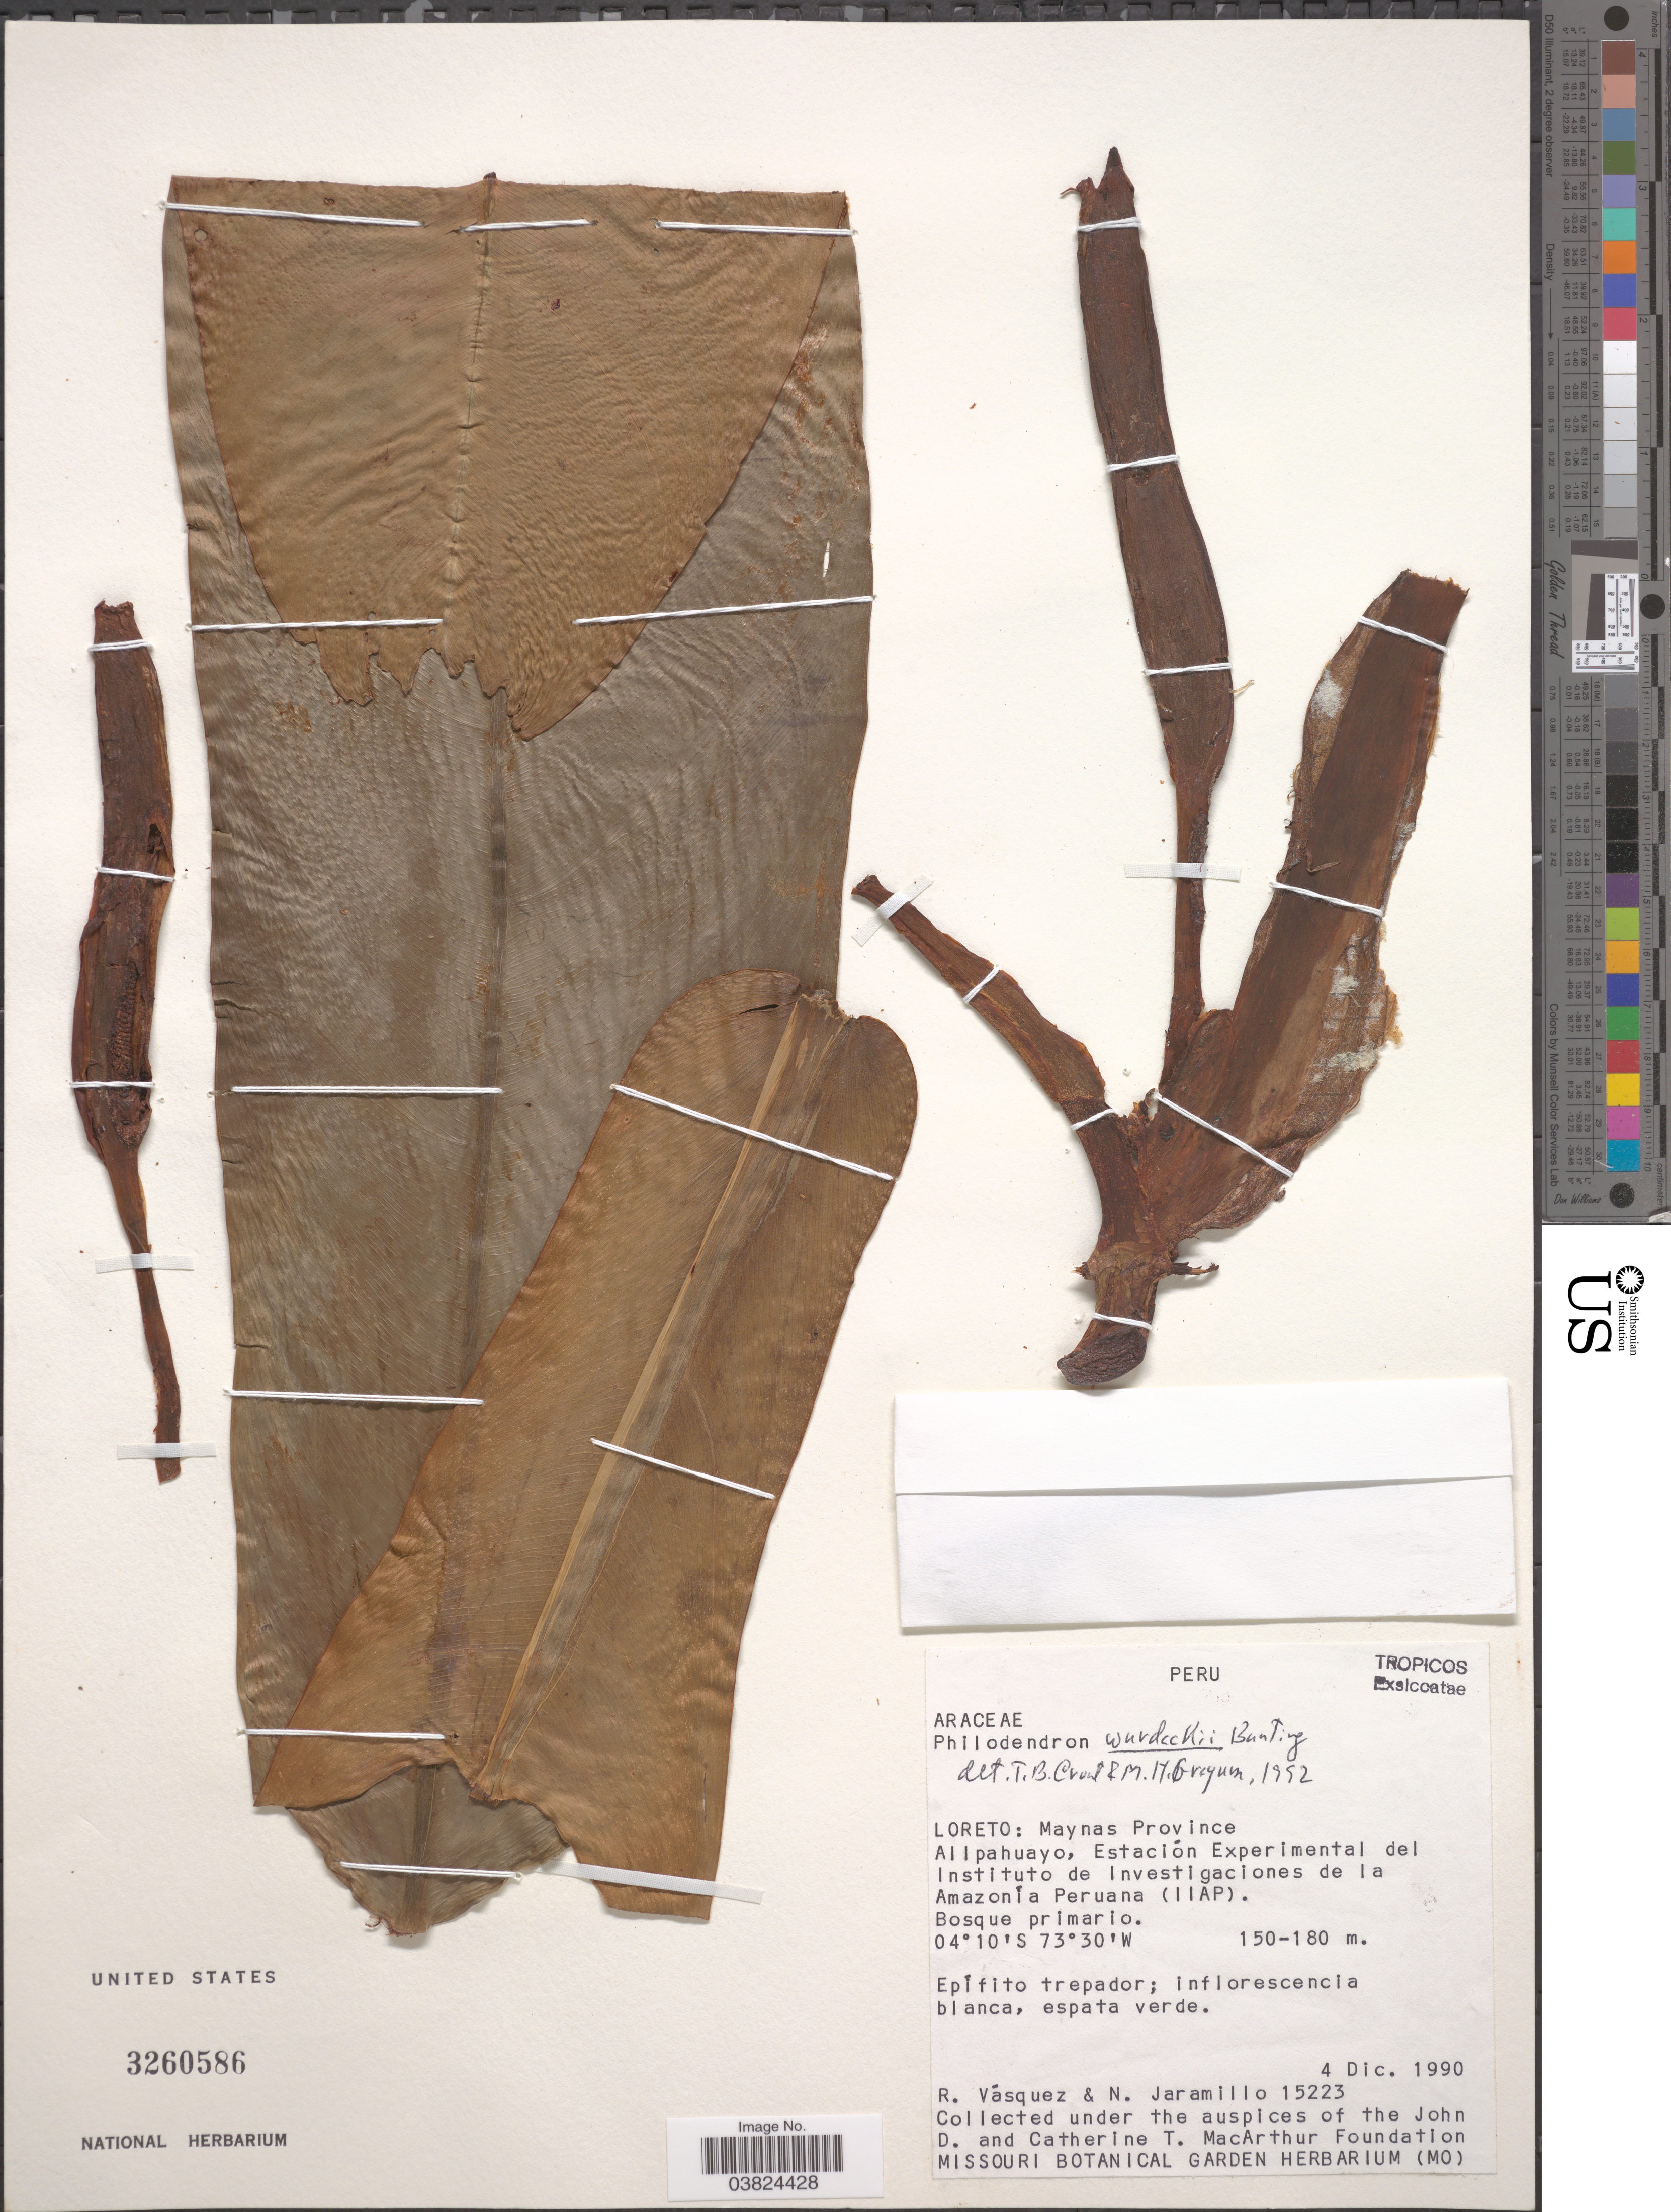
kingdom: Plantae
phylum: Tracheophyta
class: Liliopsida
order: Alismatales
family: Araceae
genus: Philodendron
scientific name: Philodendron wurdackii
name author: G.S. Bunting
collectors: R. Vásquez & N. Jaramillo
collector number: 15223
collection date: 1990-12-04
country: Peru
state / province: Loreto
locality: Maynas Province. Allpahuayo, Estación Experimental del Instituto de Investigaciones de la Amazonía Peruana (IIAP).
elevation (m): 150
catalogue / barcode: US 3260586